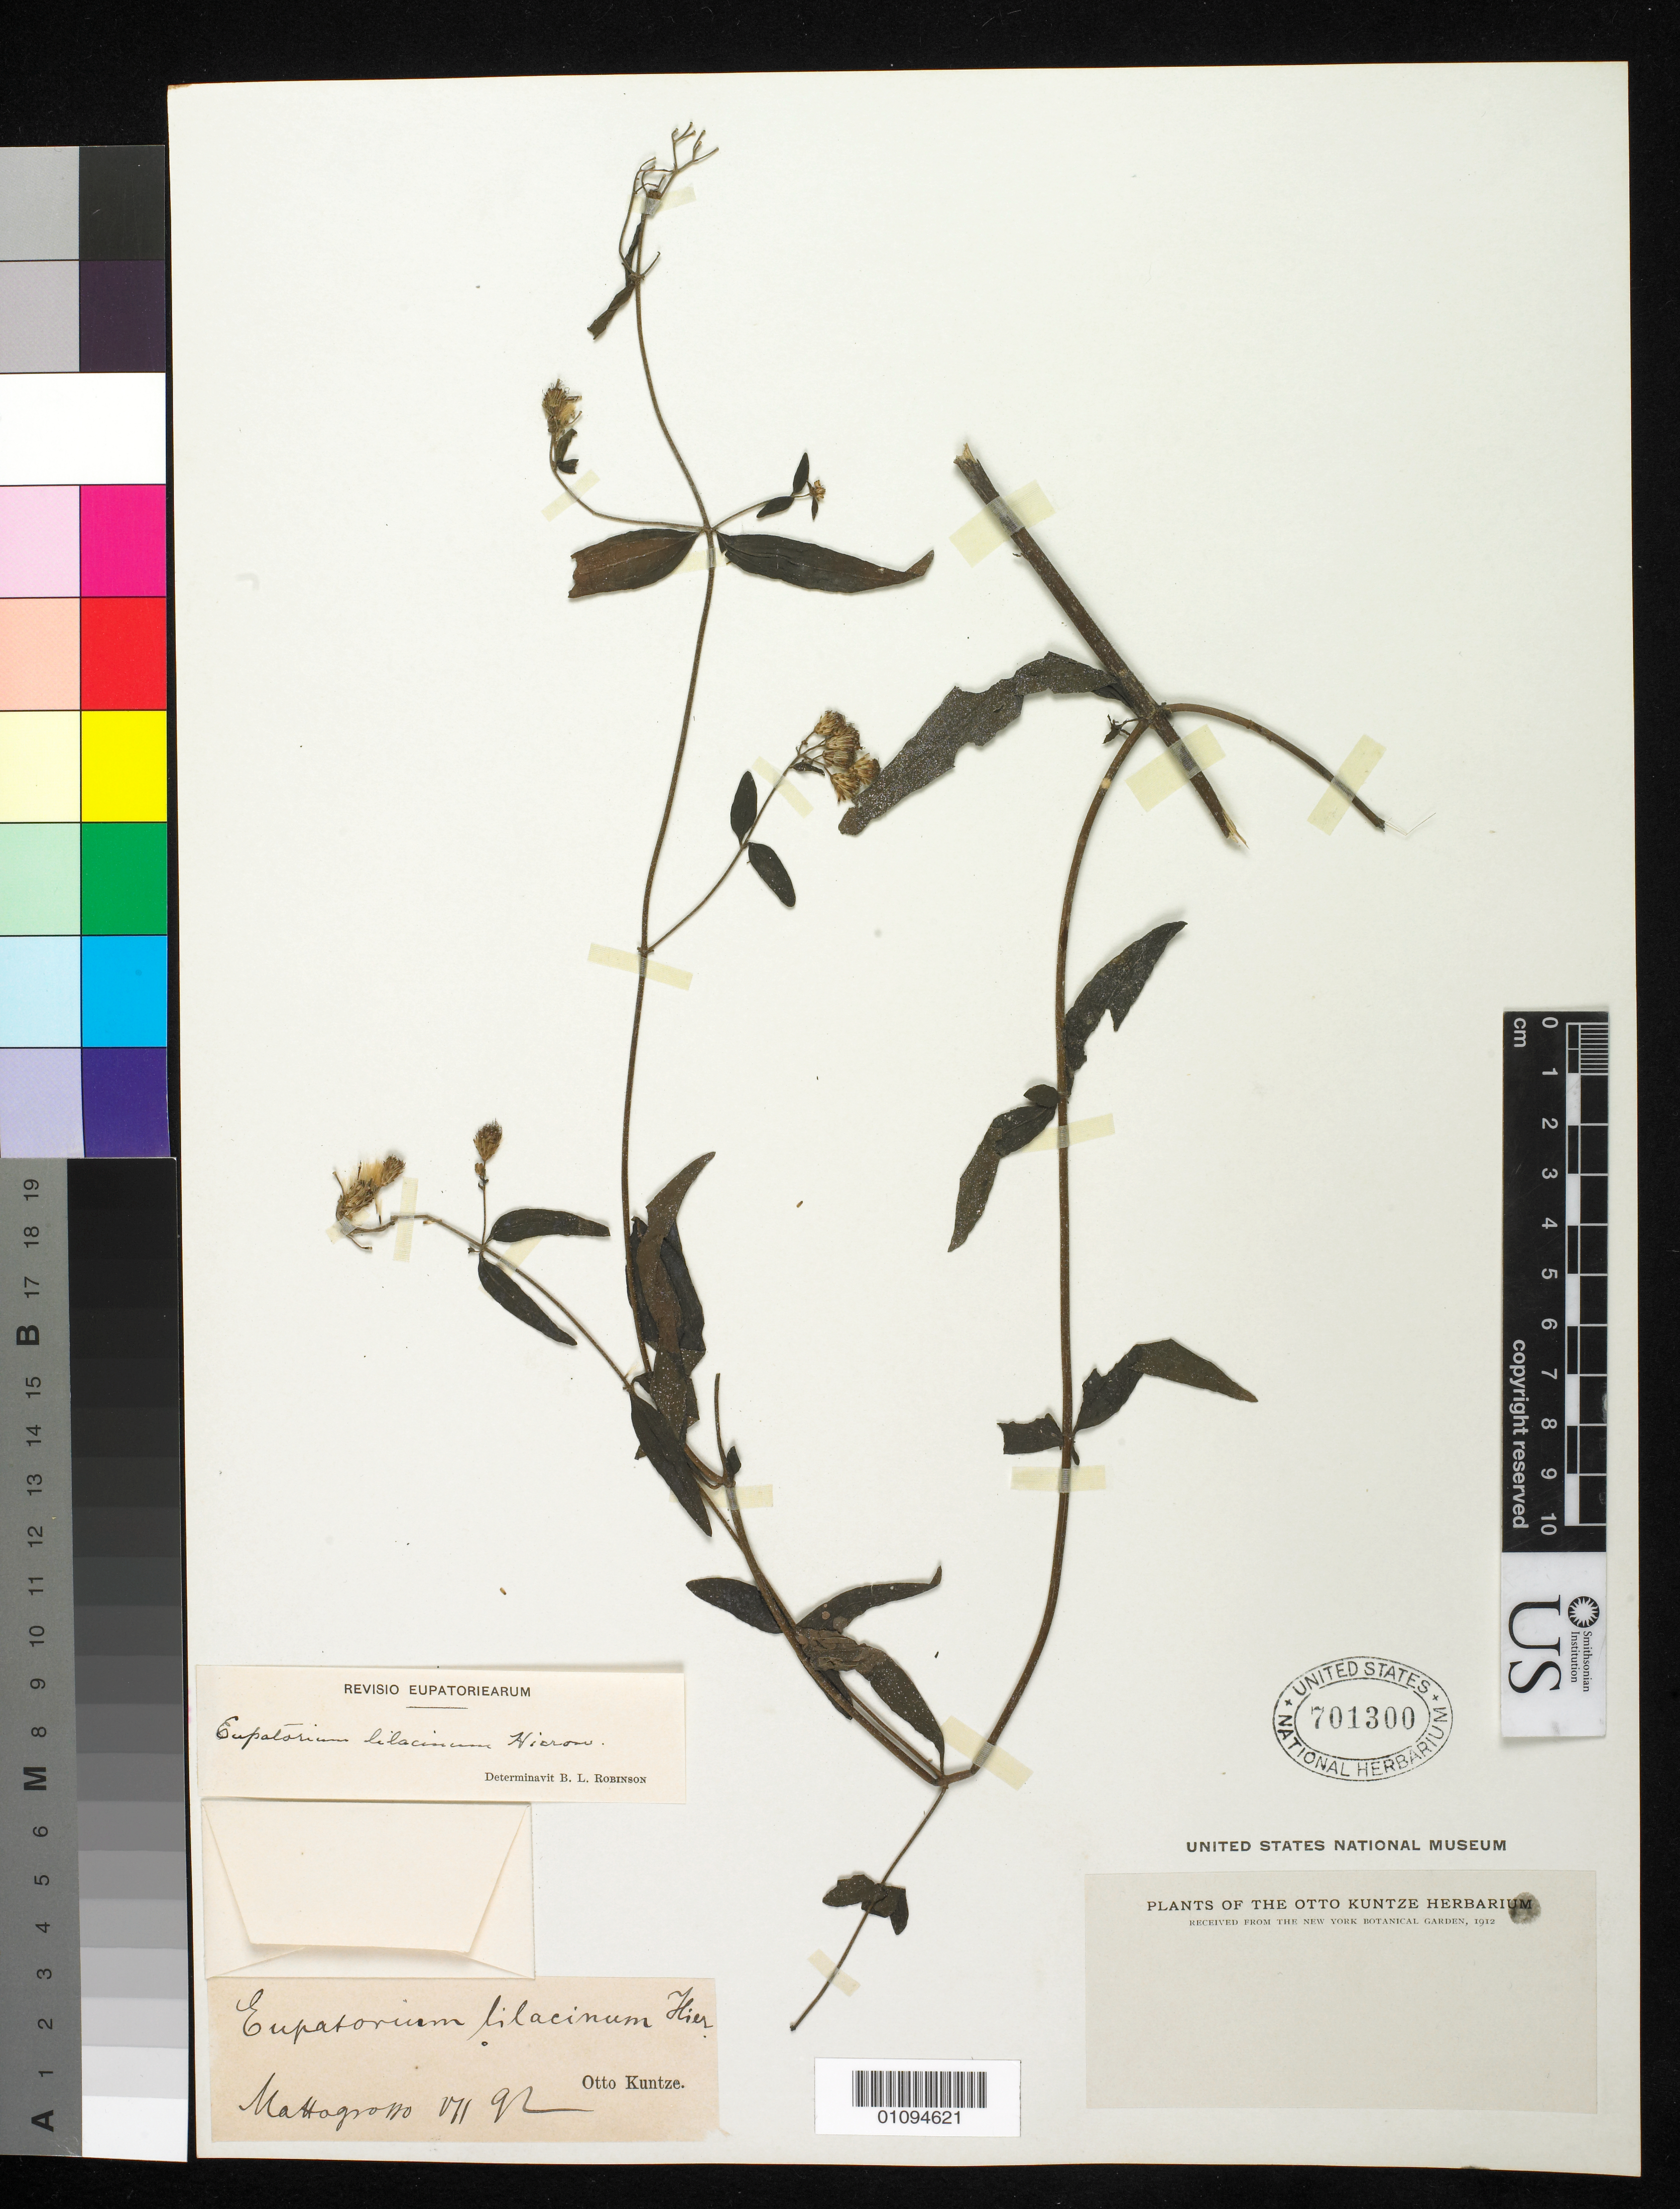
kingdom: Plantae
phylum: Tracheophyta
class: Magnoliopsida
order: Asterales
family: Asteraceae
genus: Eupatorium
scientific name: Eupatorium lilacinum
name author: Hieron.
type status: Type Material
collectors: C.E.O. Kuntze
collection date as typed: Jul 1892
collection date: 1892-07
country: Brazil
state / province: Mato Grosso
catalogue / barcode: US 701300